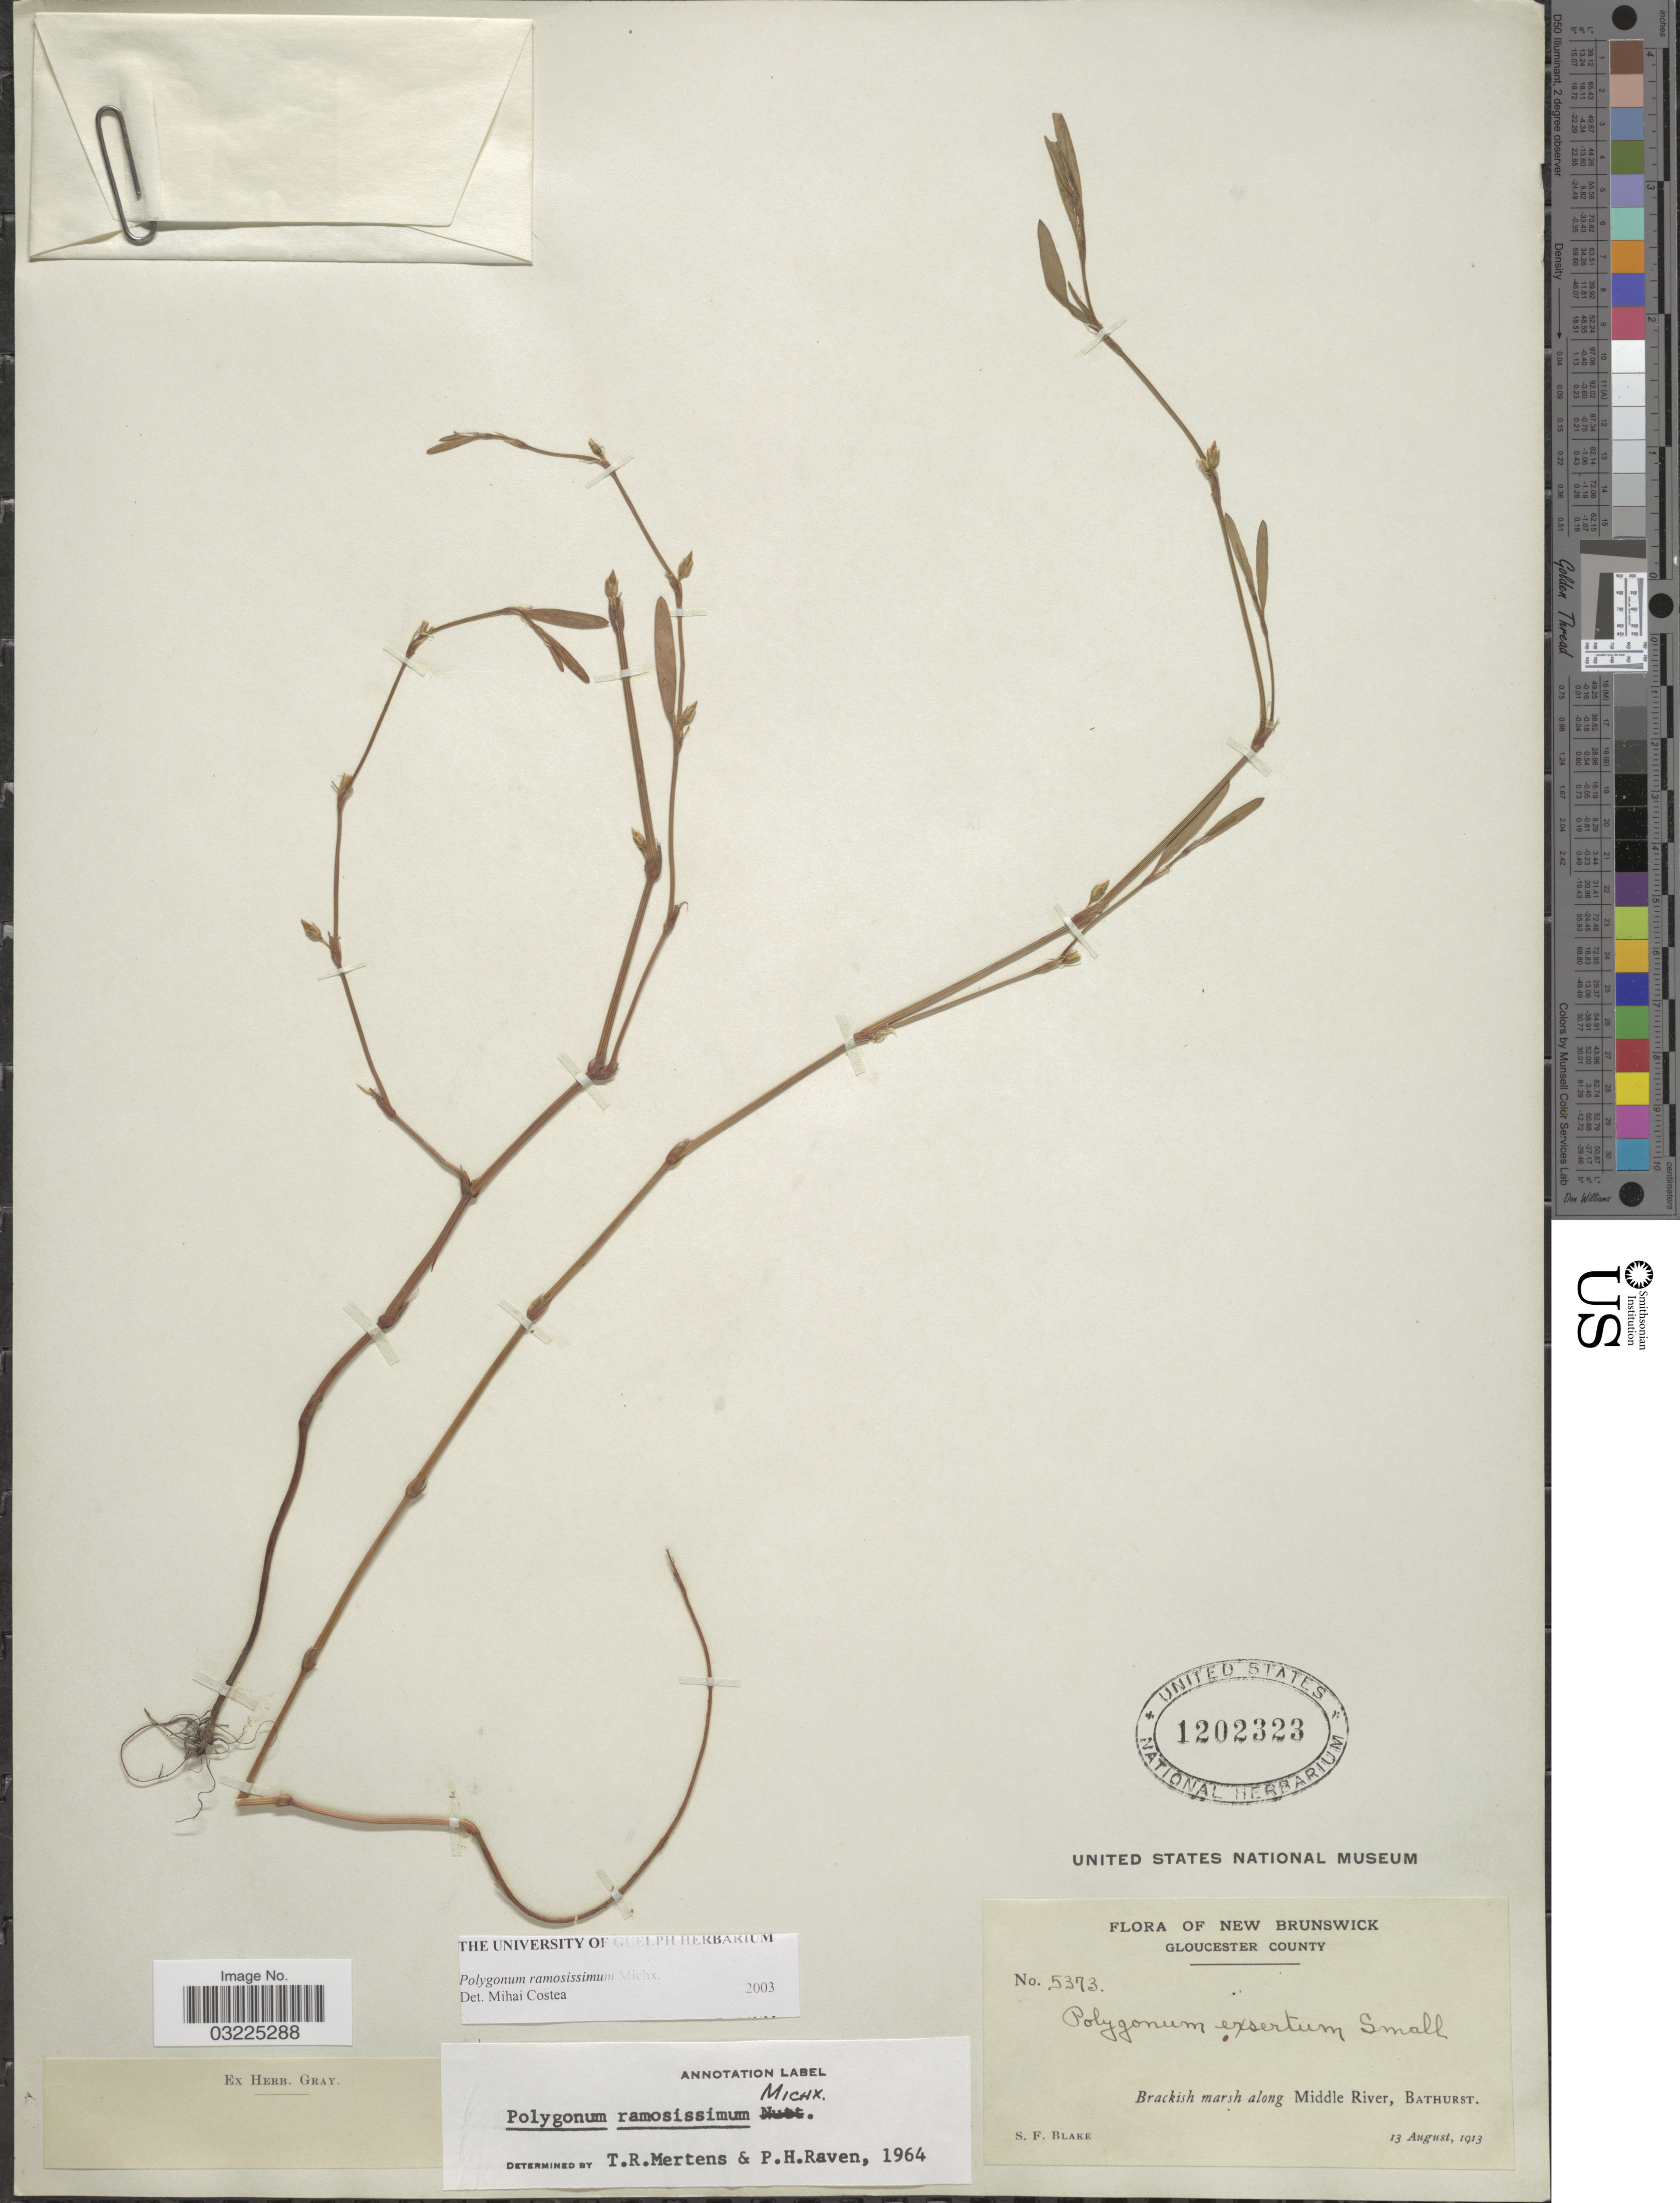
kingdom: Plantae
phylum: Tracheophyta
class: Magnoliopsida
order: Caryophyllales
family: Polygonaceae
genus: Polygonum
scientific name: Polygonum ramosissimum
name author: Michx.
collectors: S. Blake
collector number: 5373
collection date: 1913-08-13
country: Canada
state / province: New Brunswick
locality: Gloucester County. Along Middle River, Bathurst.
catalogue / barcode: US 1202323